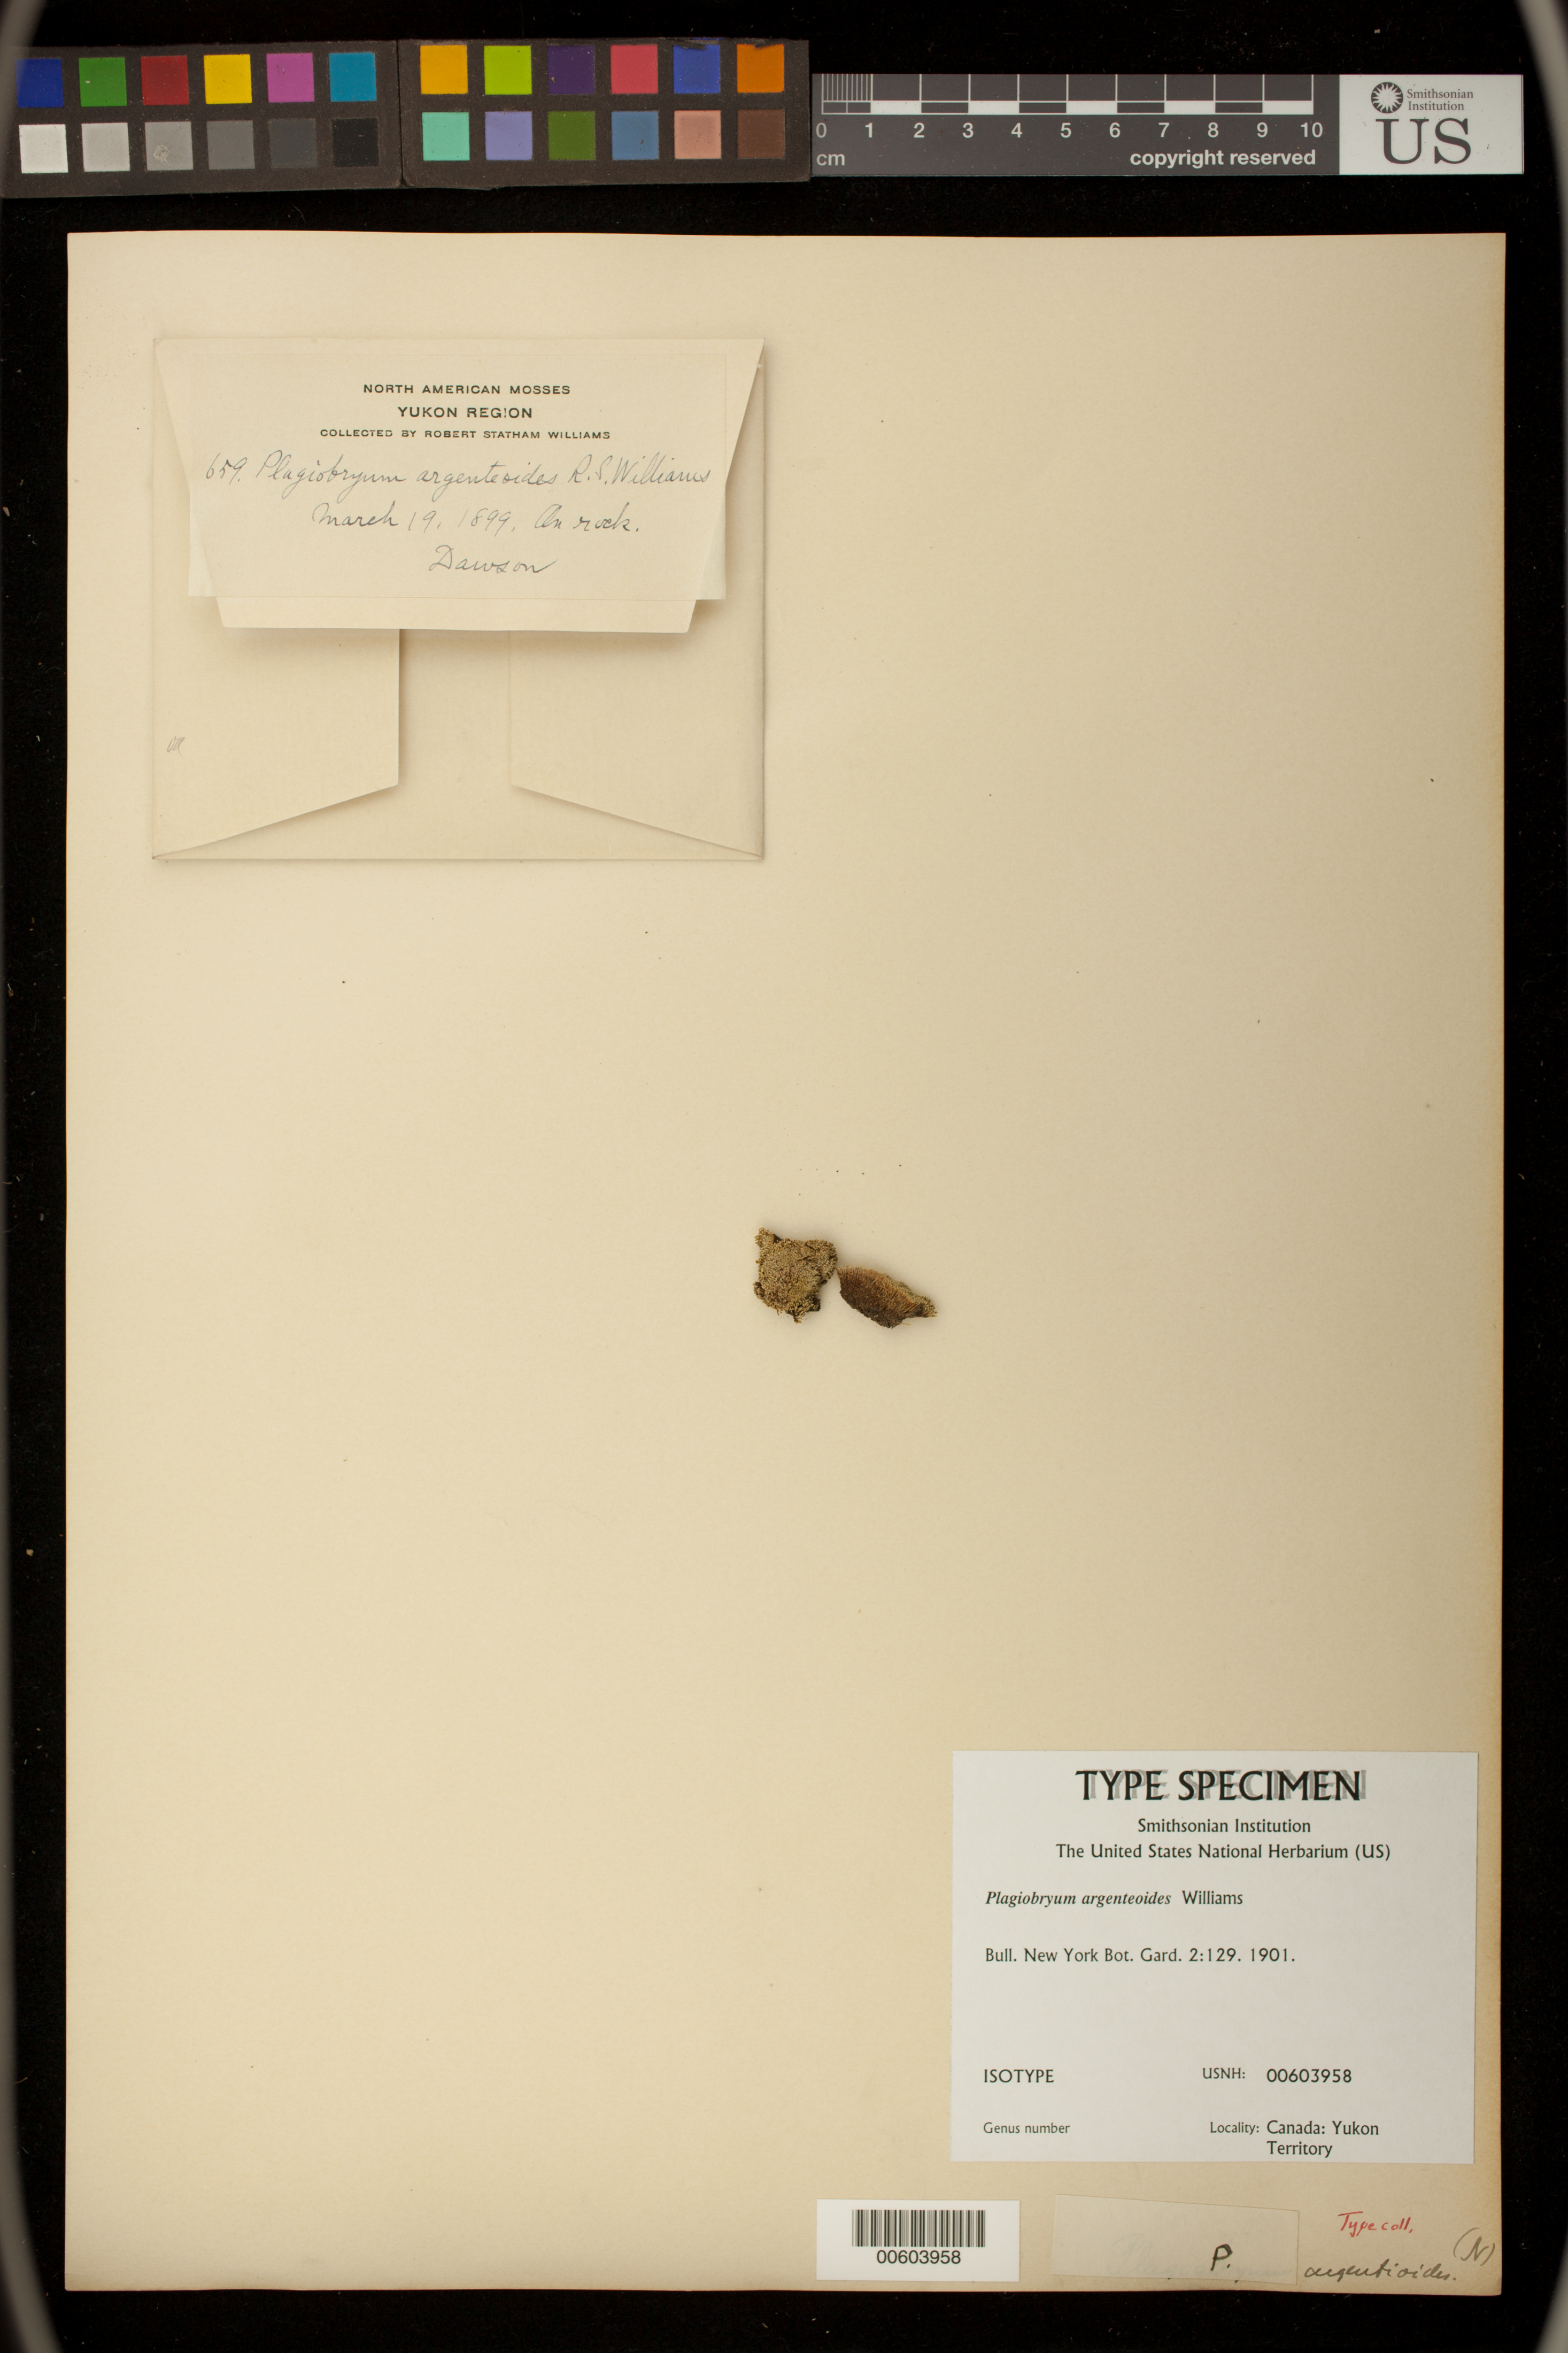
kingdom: Plantae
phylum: Bryophyta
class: Bryopsida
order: Bryales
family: Bryaceae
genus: Plagiobryum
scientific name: Plagiobryum argenteoides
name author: R.S. Williams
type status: Isotype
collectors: R. S. Williams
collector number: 659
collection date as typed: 19 Mar 1899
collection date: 1899-03-19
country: Canada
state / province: Yukon Territory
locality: Dawson.